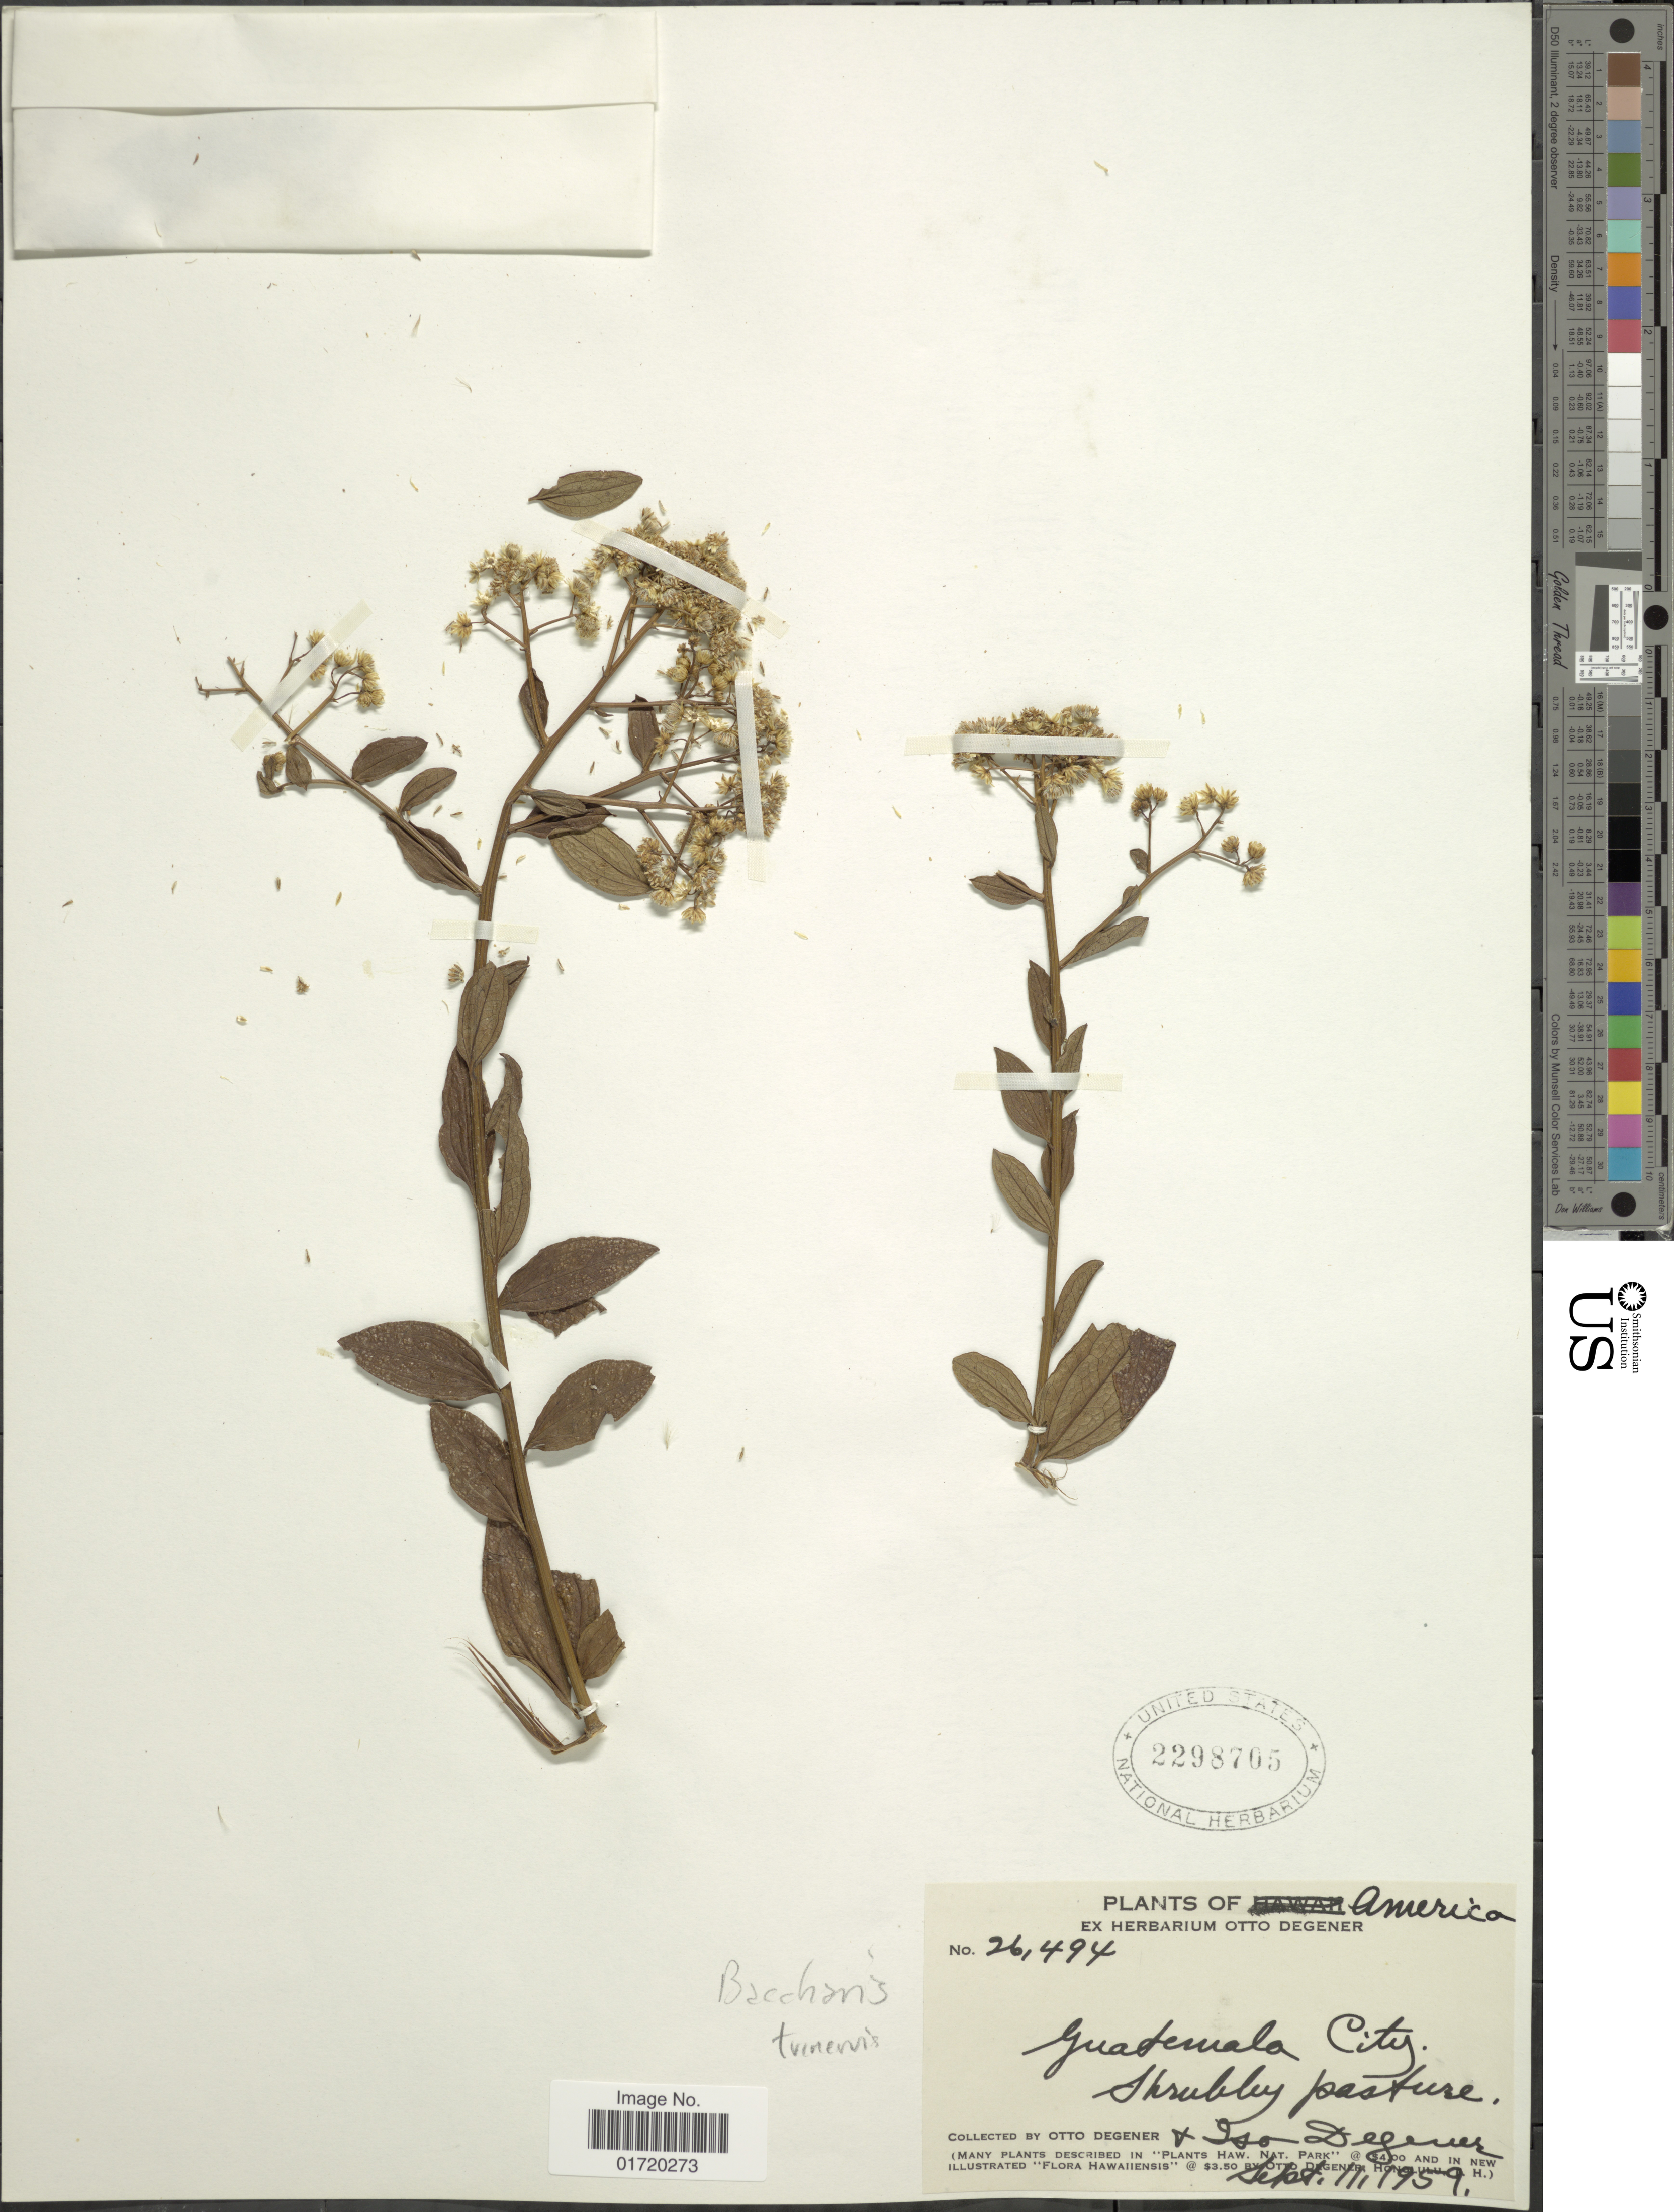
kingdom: Plantae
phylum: Tracheophyta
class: Magnoliopsida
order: Asterales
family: Asteraceae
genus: Baccharis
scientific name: Baccharis trinervis var. rhexioides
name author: (Kunth) Baker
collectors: O. Degener & I. Degener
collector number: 26494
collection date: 1959-09-11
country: Guatemala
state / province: Guatemala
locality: America, Guatemala City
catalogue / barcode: US 2298705